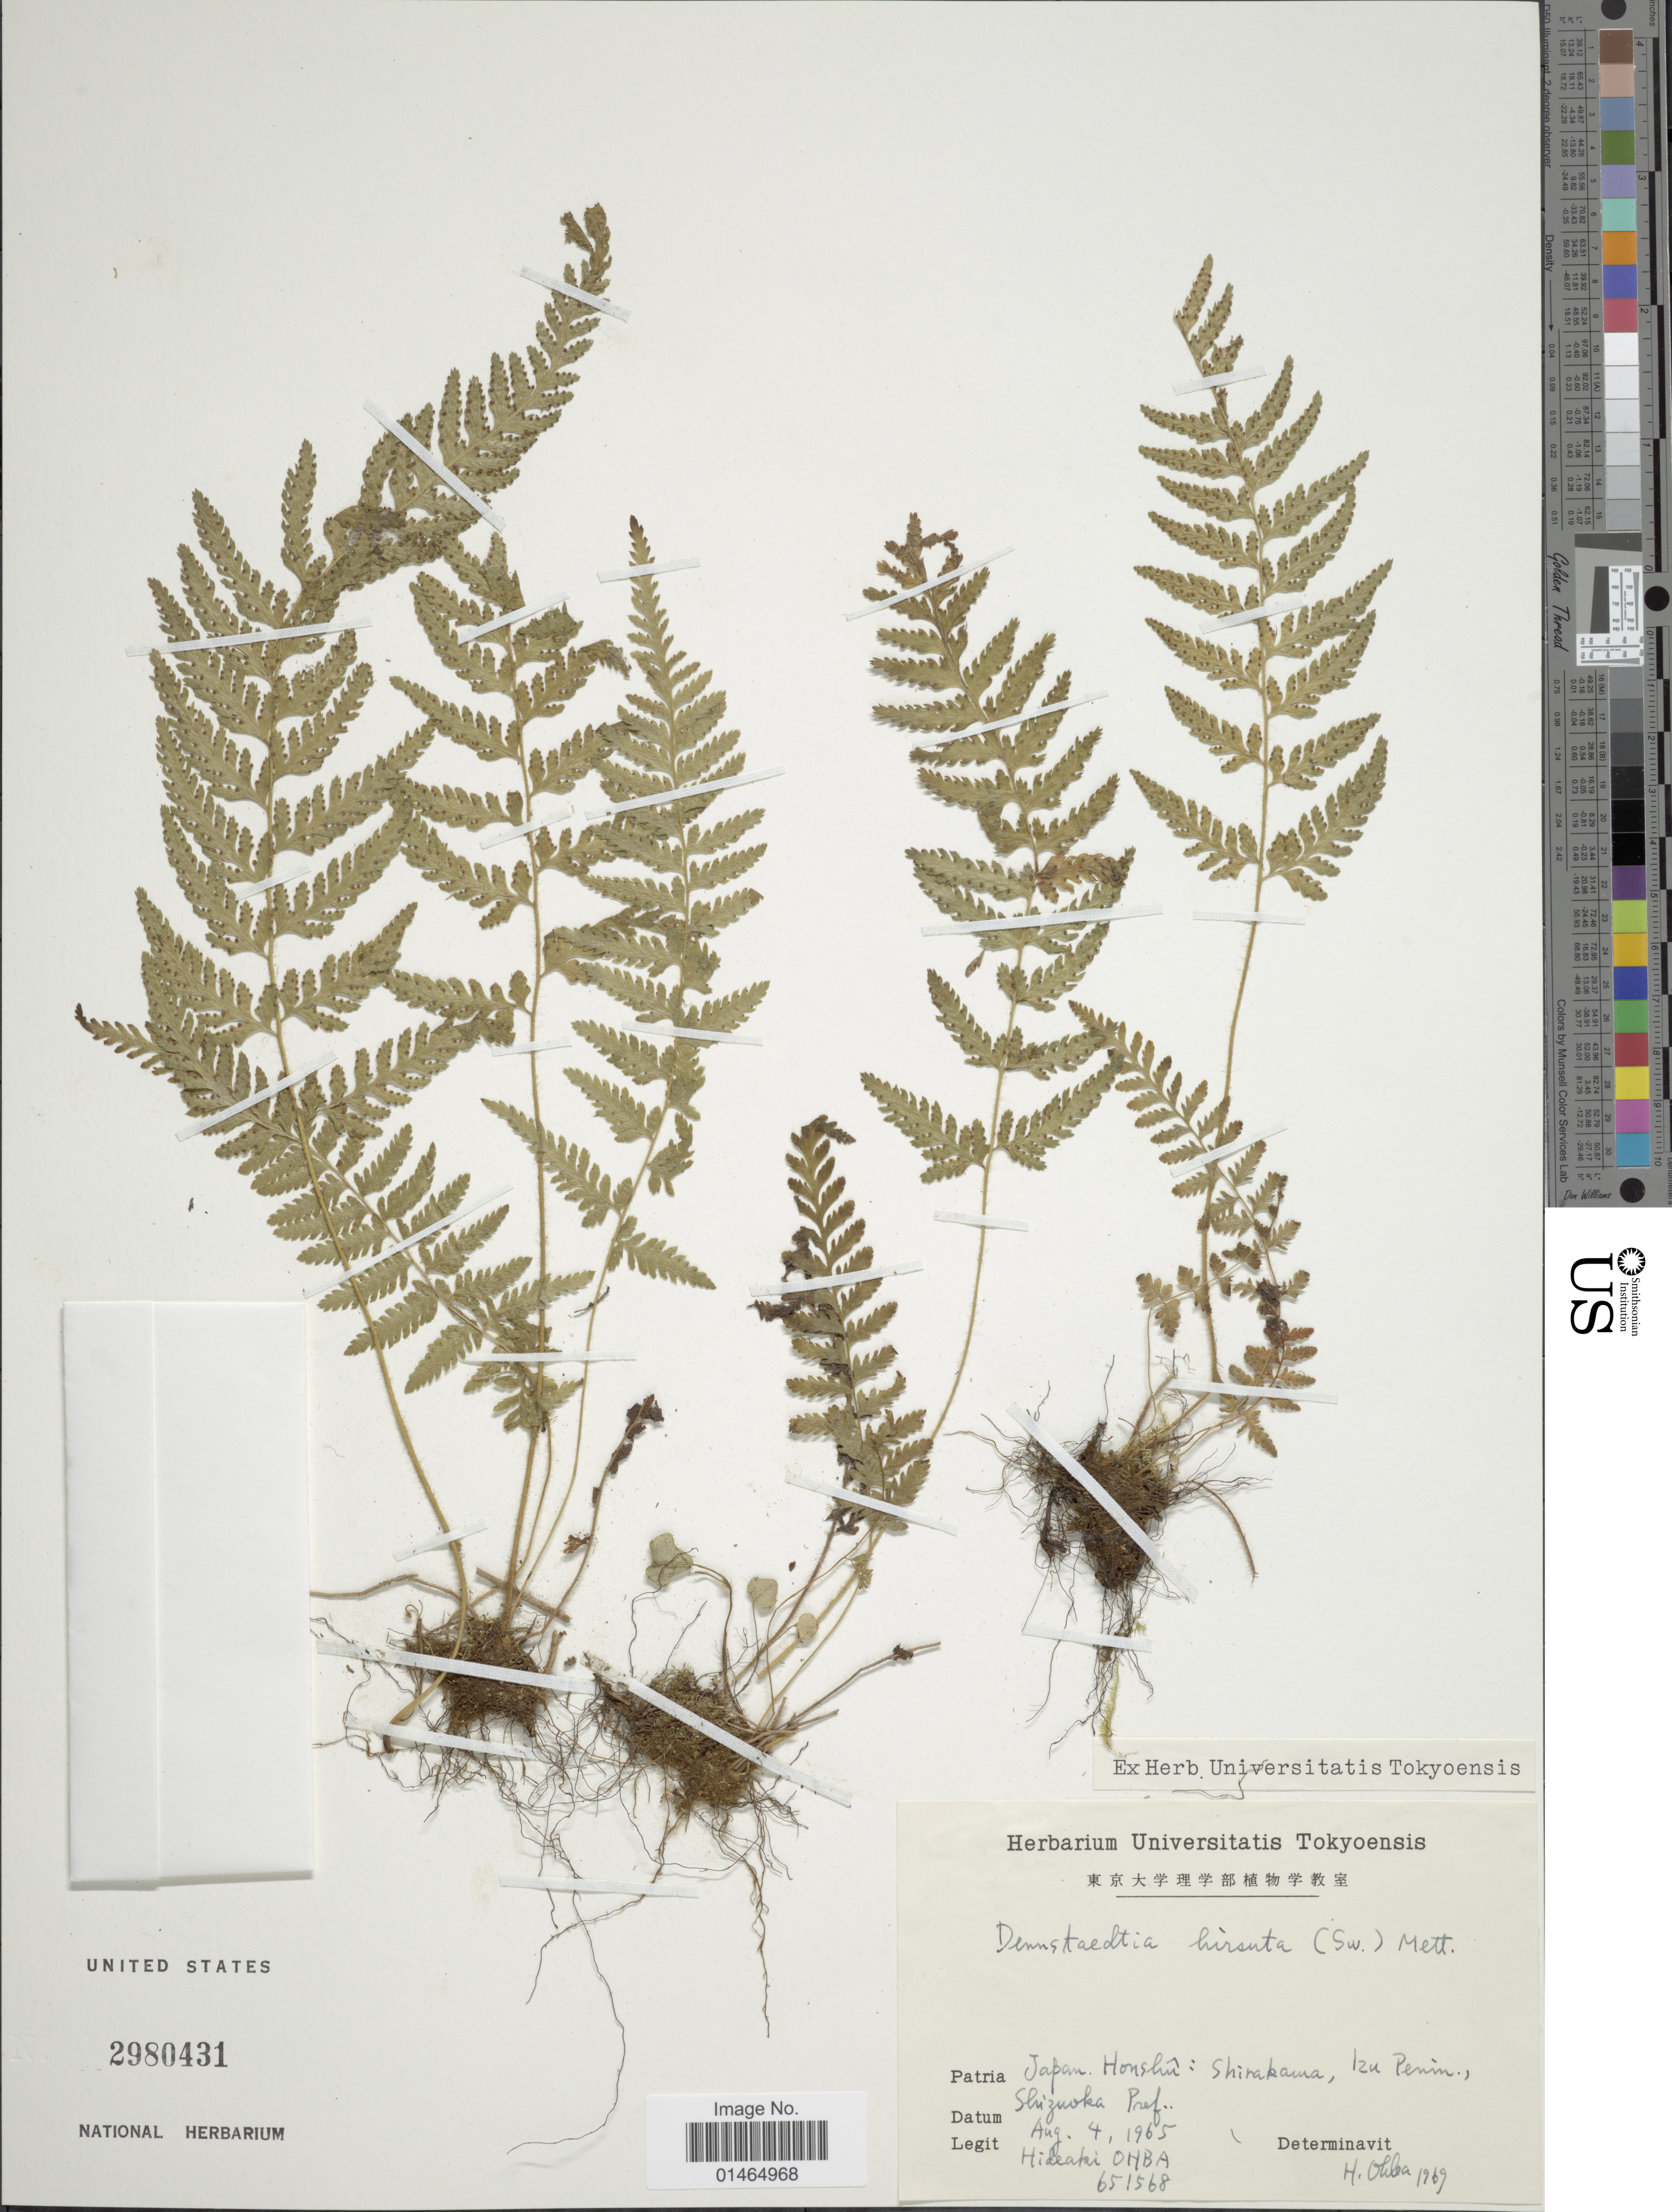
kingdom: Plantae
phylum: Tracheophyta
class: Polypodiopsida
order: Polypodiales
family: Dennstaedtiaceae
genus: Dennstaedtia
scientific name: Dennstaedtia hirsuta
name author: (Sw.) Mett. ex Miq.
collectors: H. Ohba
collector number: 651568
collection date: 1965-08-04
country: Japan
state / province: Sizuoka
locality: Honshû: Shirakama, Izu Penin., Shizuoka Pref.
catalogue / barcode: US 2980431